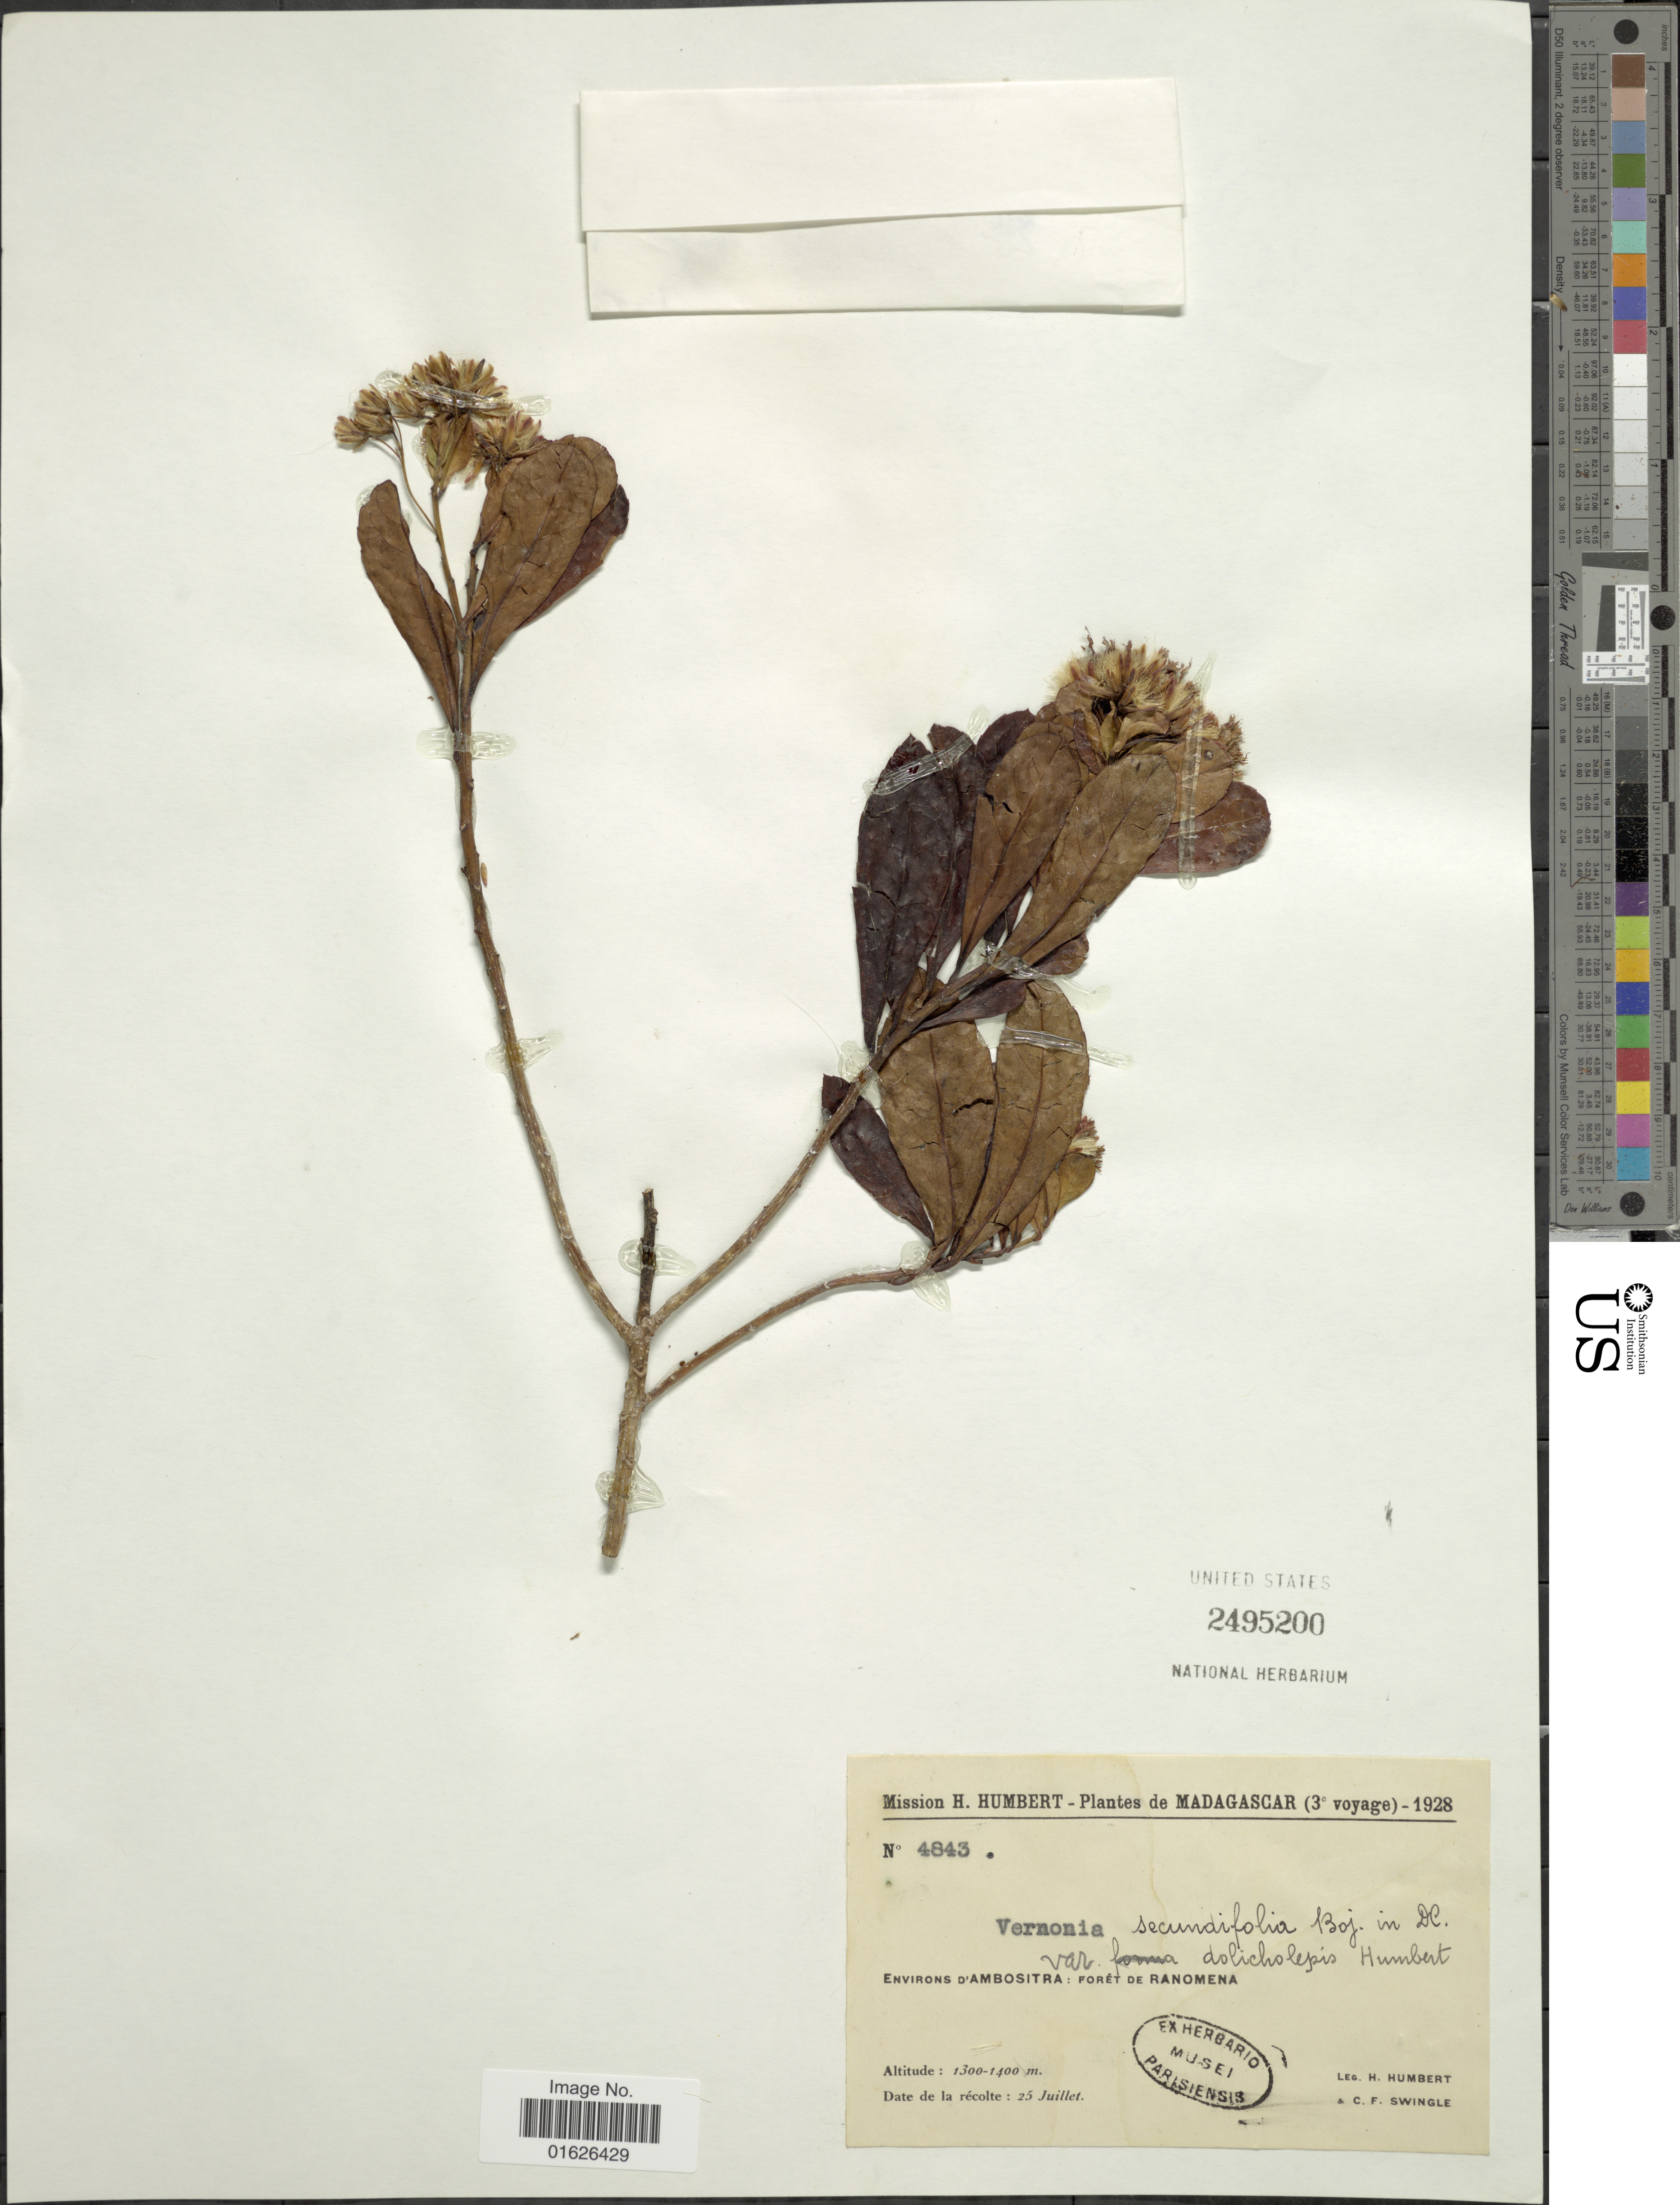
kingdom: Plantae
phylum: Tracheophyta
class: Magnoliopsida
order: Asterales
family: Asteraceae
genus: Gymnanthemum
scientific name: Gymnanthemum secundifolium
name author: (Bojer ex DC.) H. Rob.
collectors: H. Humbert & C. Swingle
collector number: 4843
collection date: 1928-07-25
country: Madagascar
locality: Environs d'Ambositra : foret de Ranomena.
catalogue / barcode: US 2495200